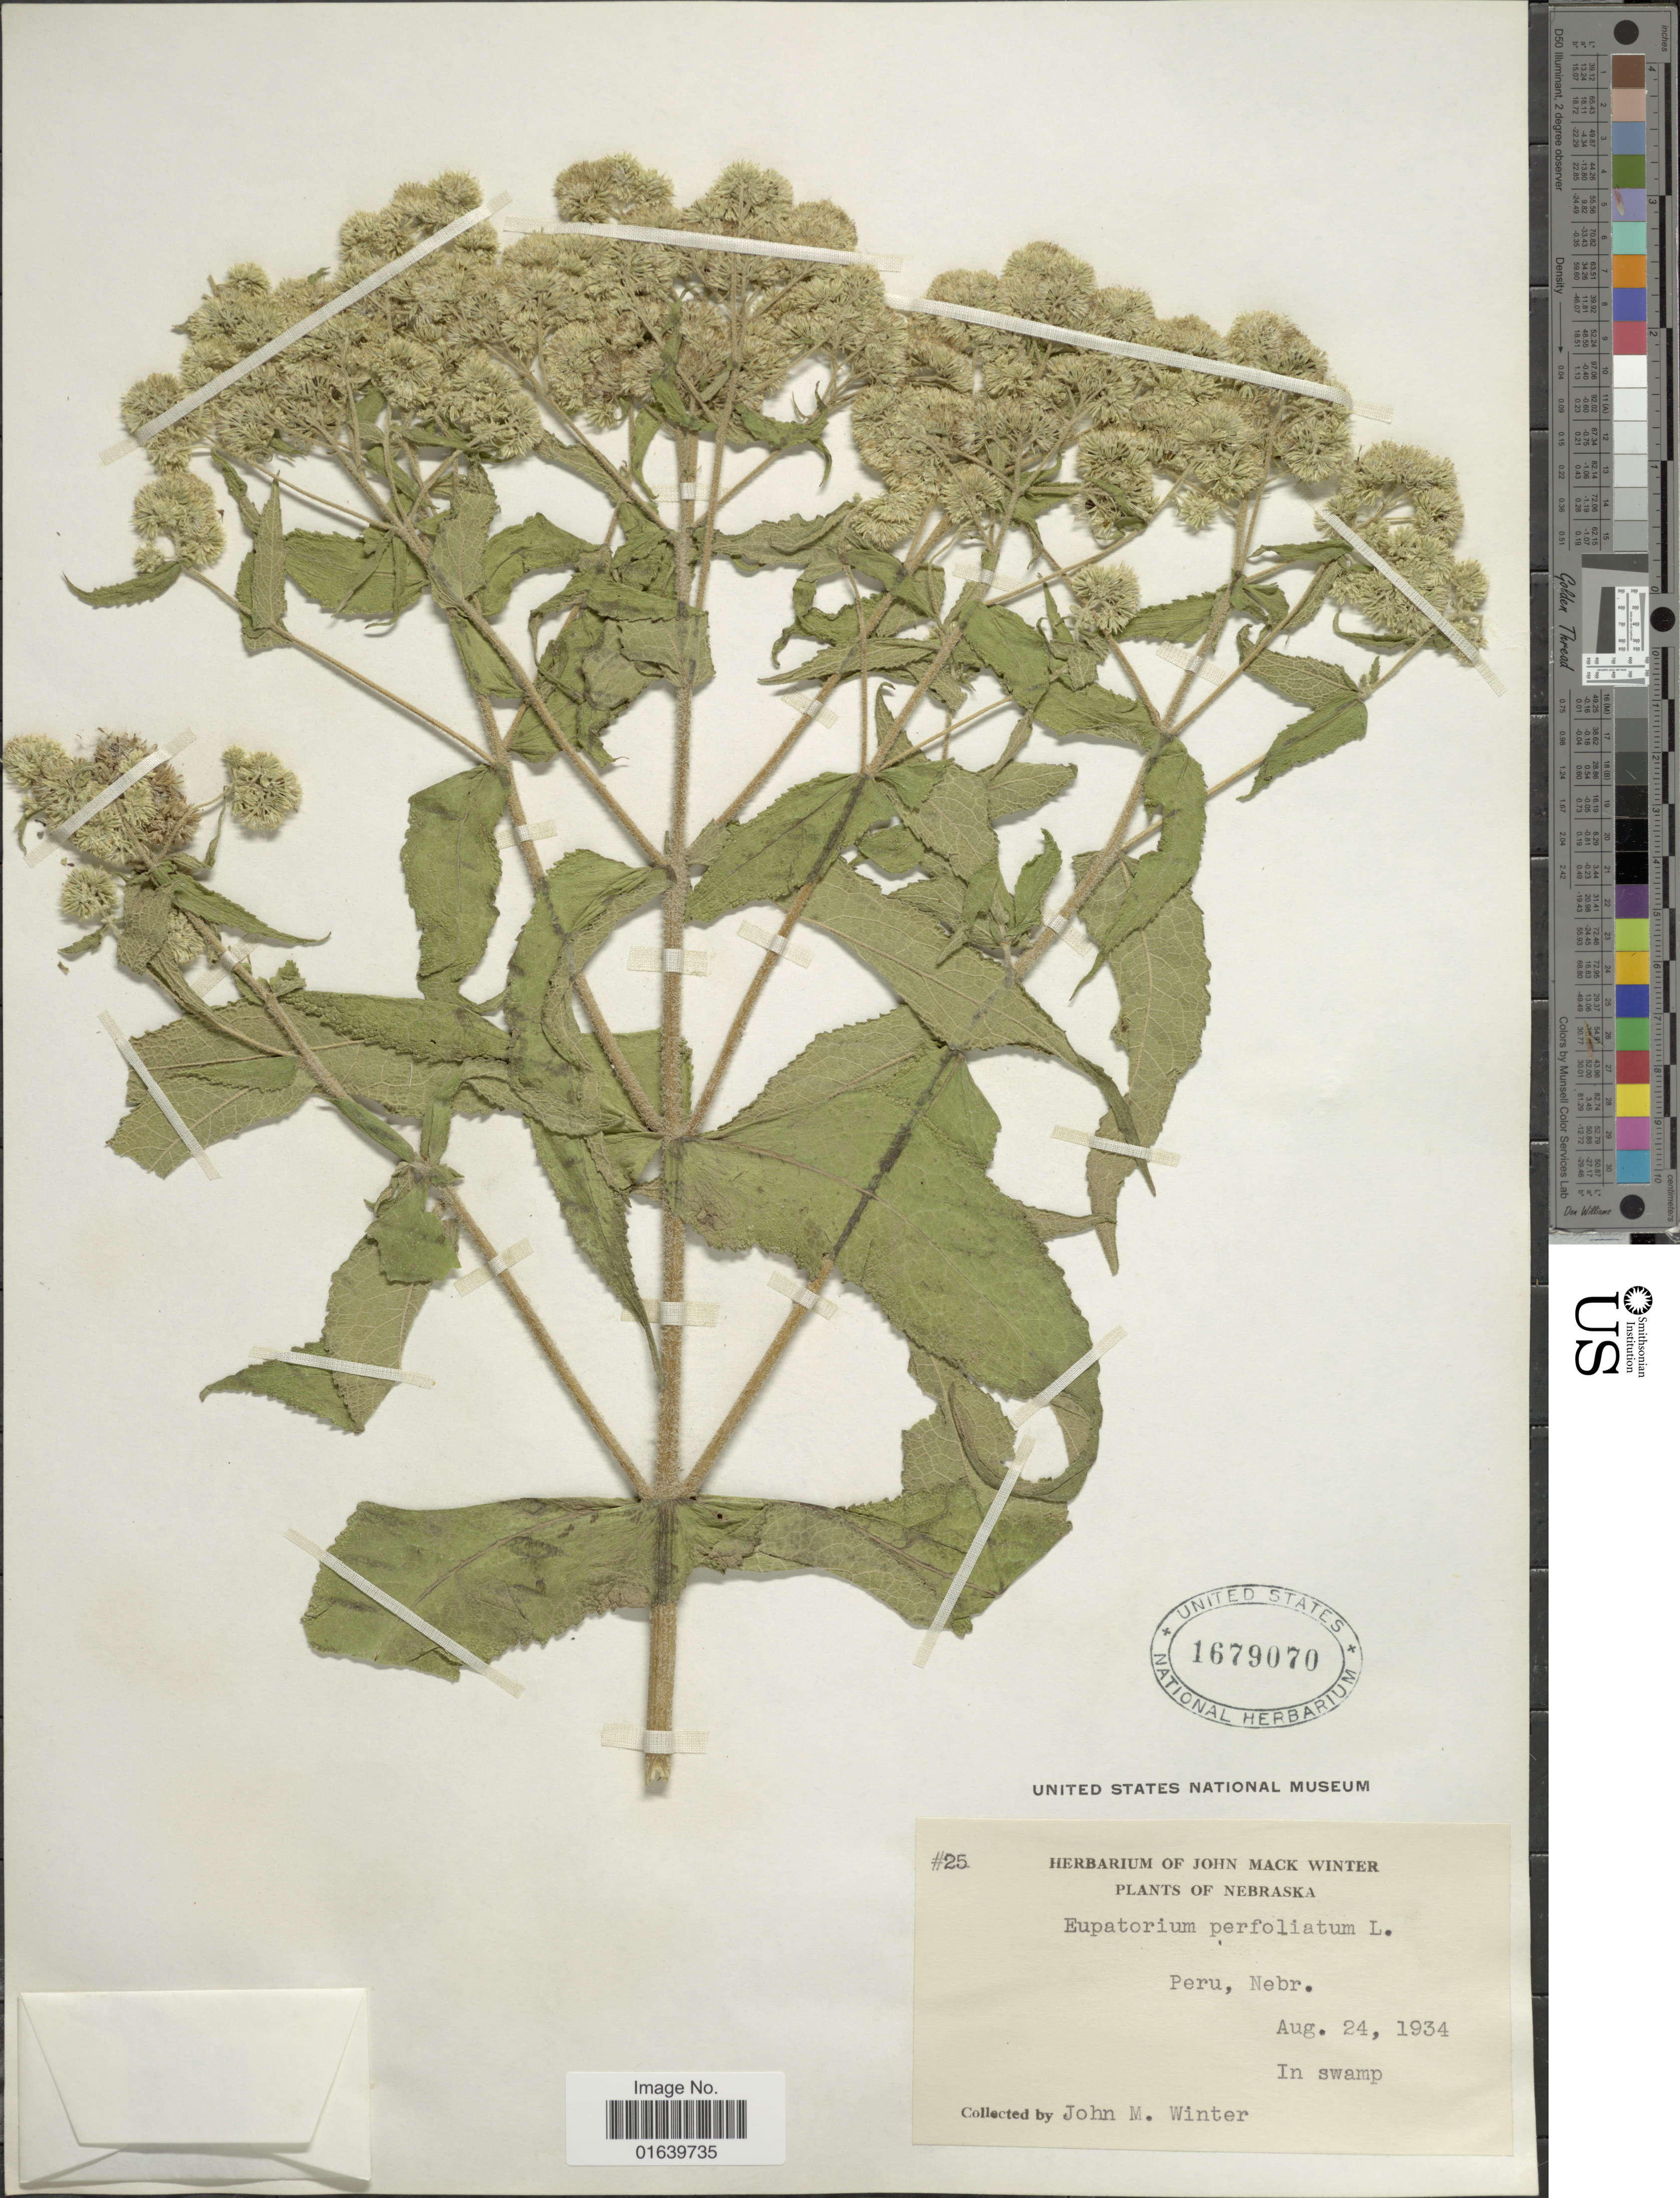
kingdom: Plantae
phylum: Tracheophyta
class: Magnoliopsida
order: Asterales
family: Asteraceae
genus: Eupatorium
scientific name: Eupatorium perfoliatum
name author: L.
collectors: J. M. Winter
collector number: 25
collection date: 1934-08-24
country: United States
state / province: Nebraska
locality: Nebraska, Peru. In swamp.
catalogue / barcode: US 1679070